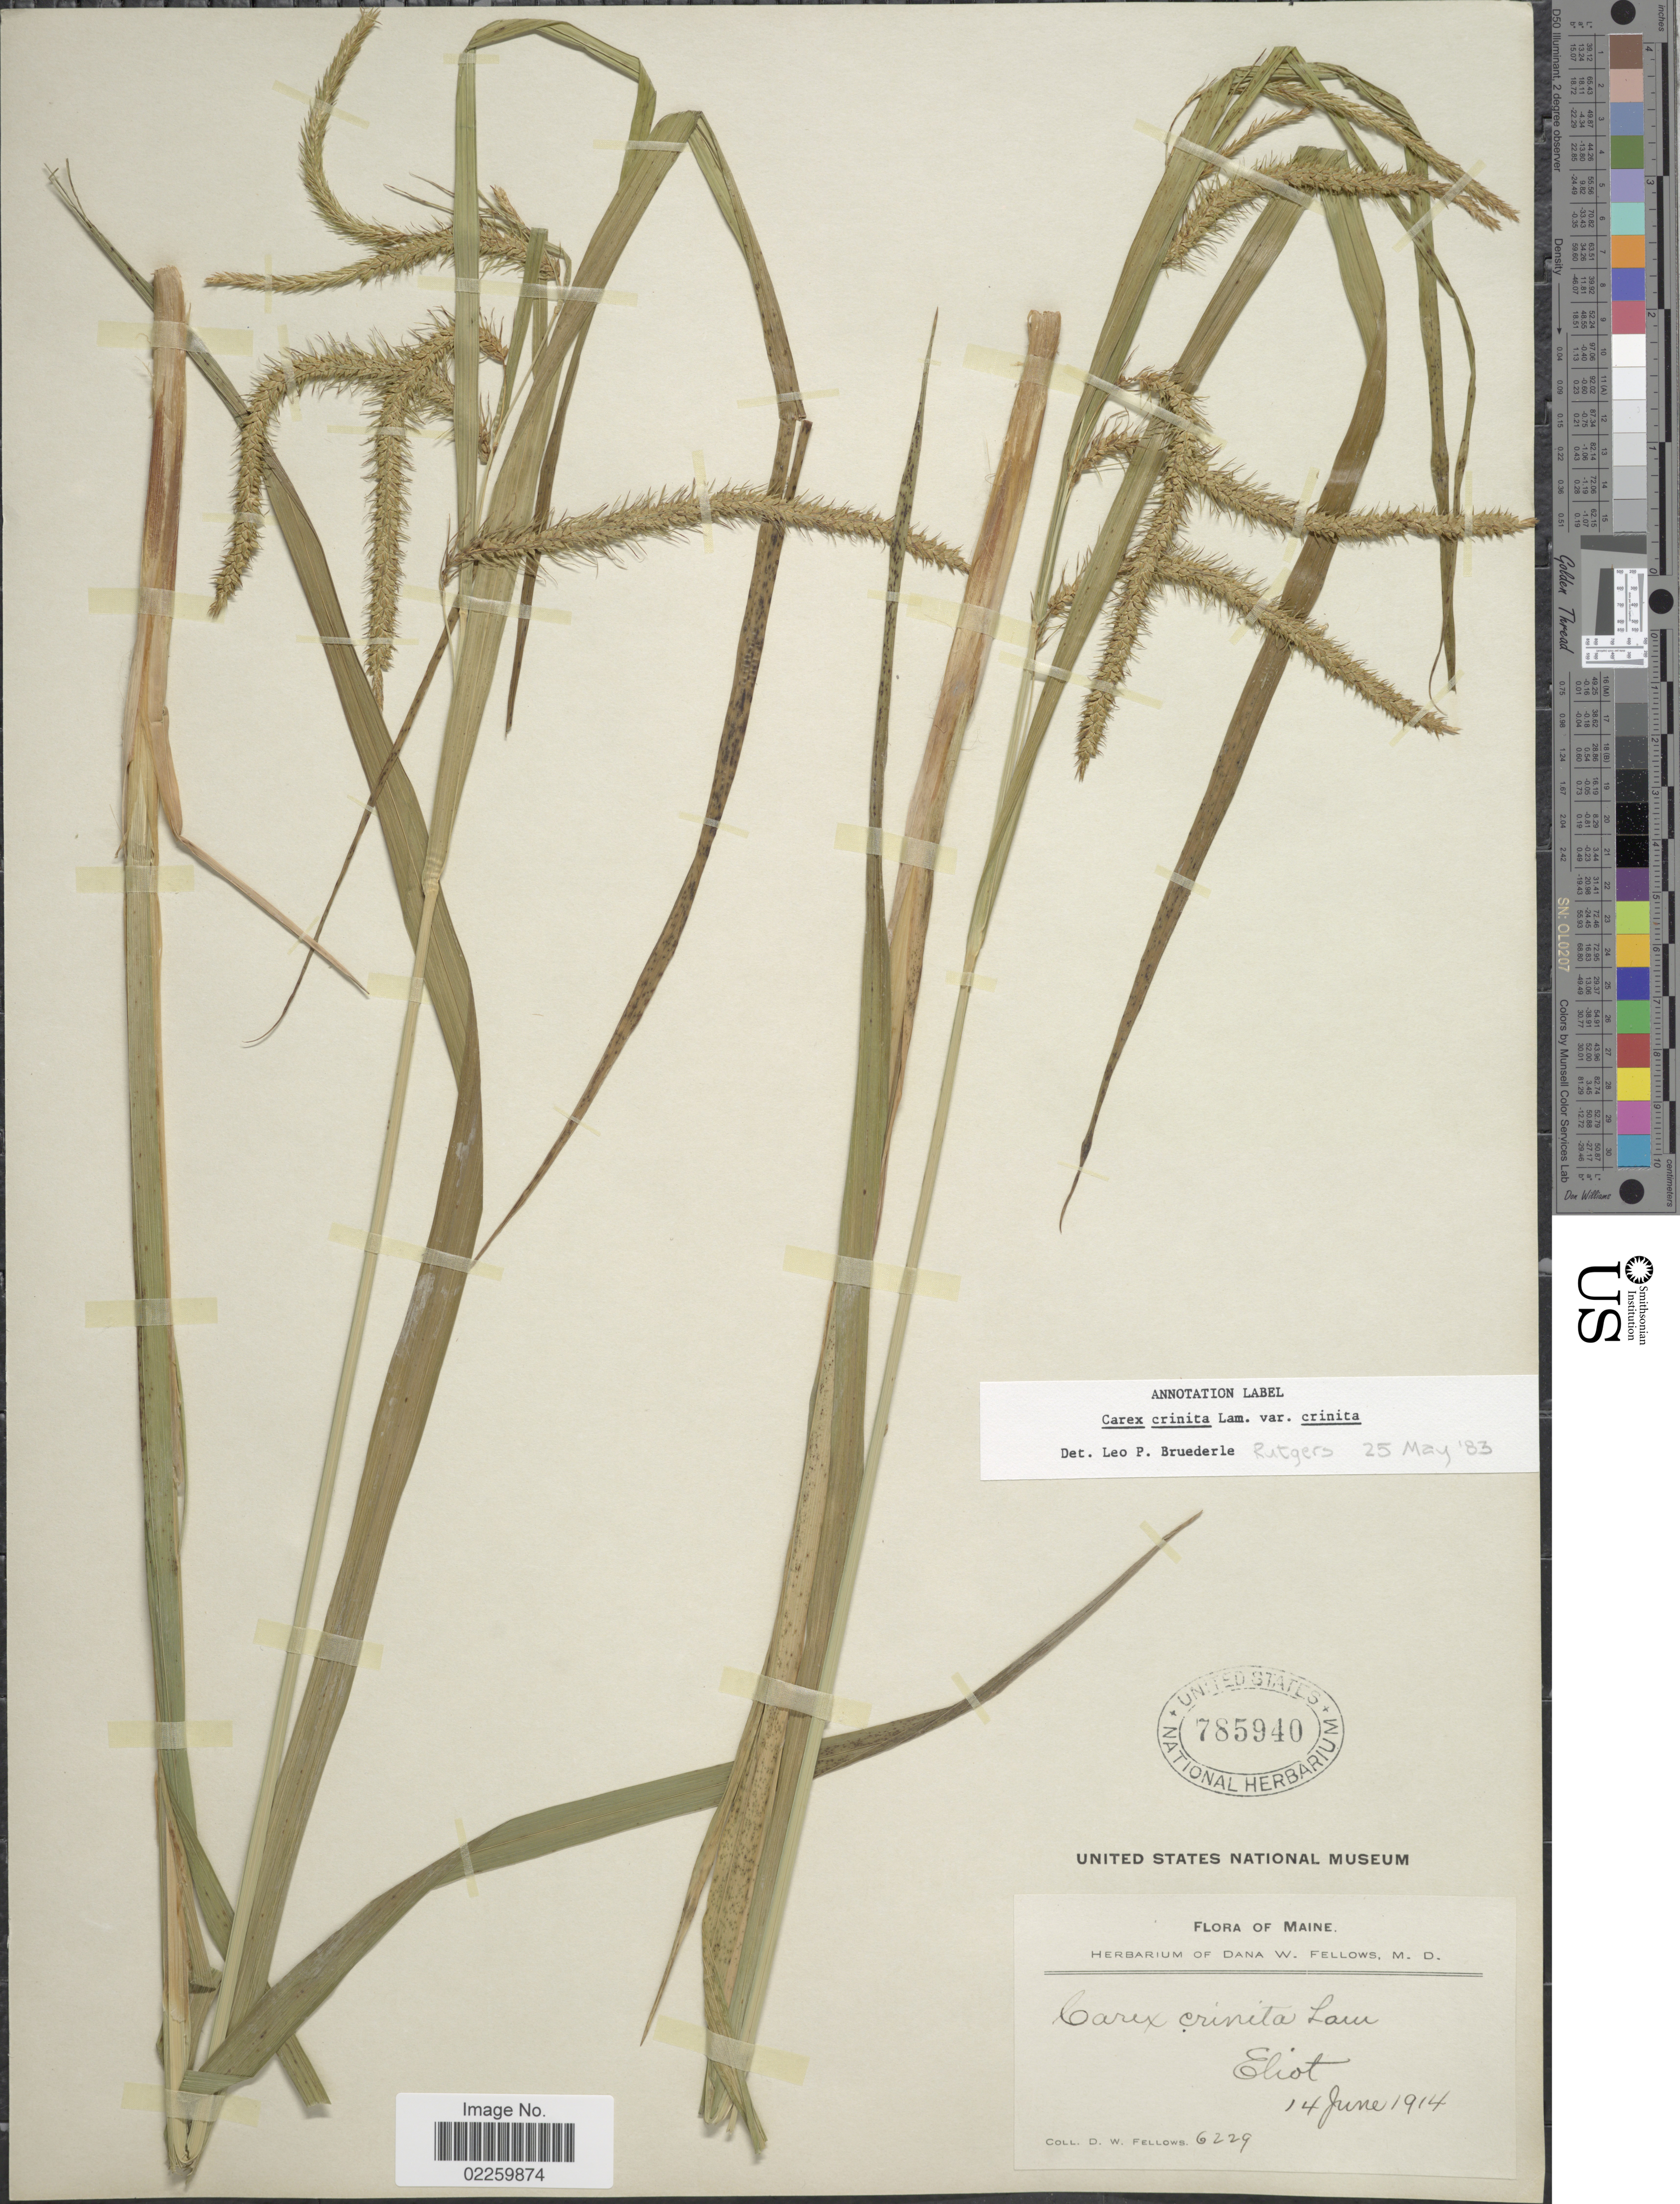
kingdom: Plantae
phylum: Tracheophyta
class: Liliopsida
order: Poales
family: Cyperaceae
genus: Carex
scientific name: Carex crinita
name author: Lam.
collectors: D. W. Fellows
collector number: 6229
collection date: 1914-06-14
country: United States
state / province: Maine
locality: Eliot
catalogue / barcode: US 785940